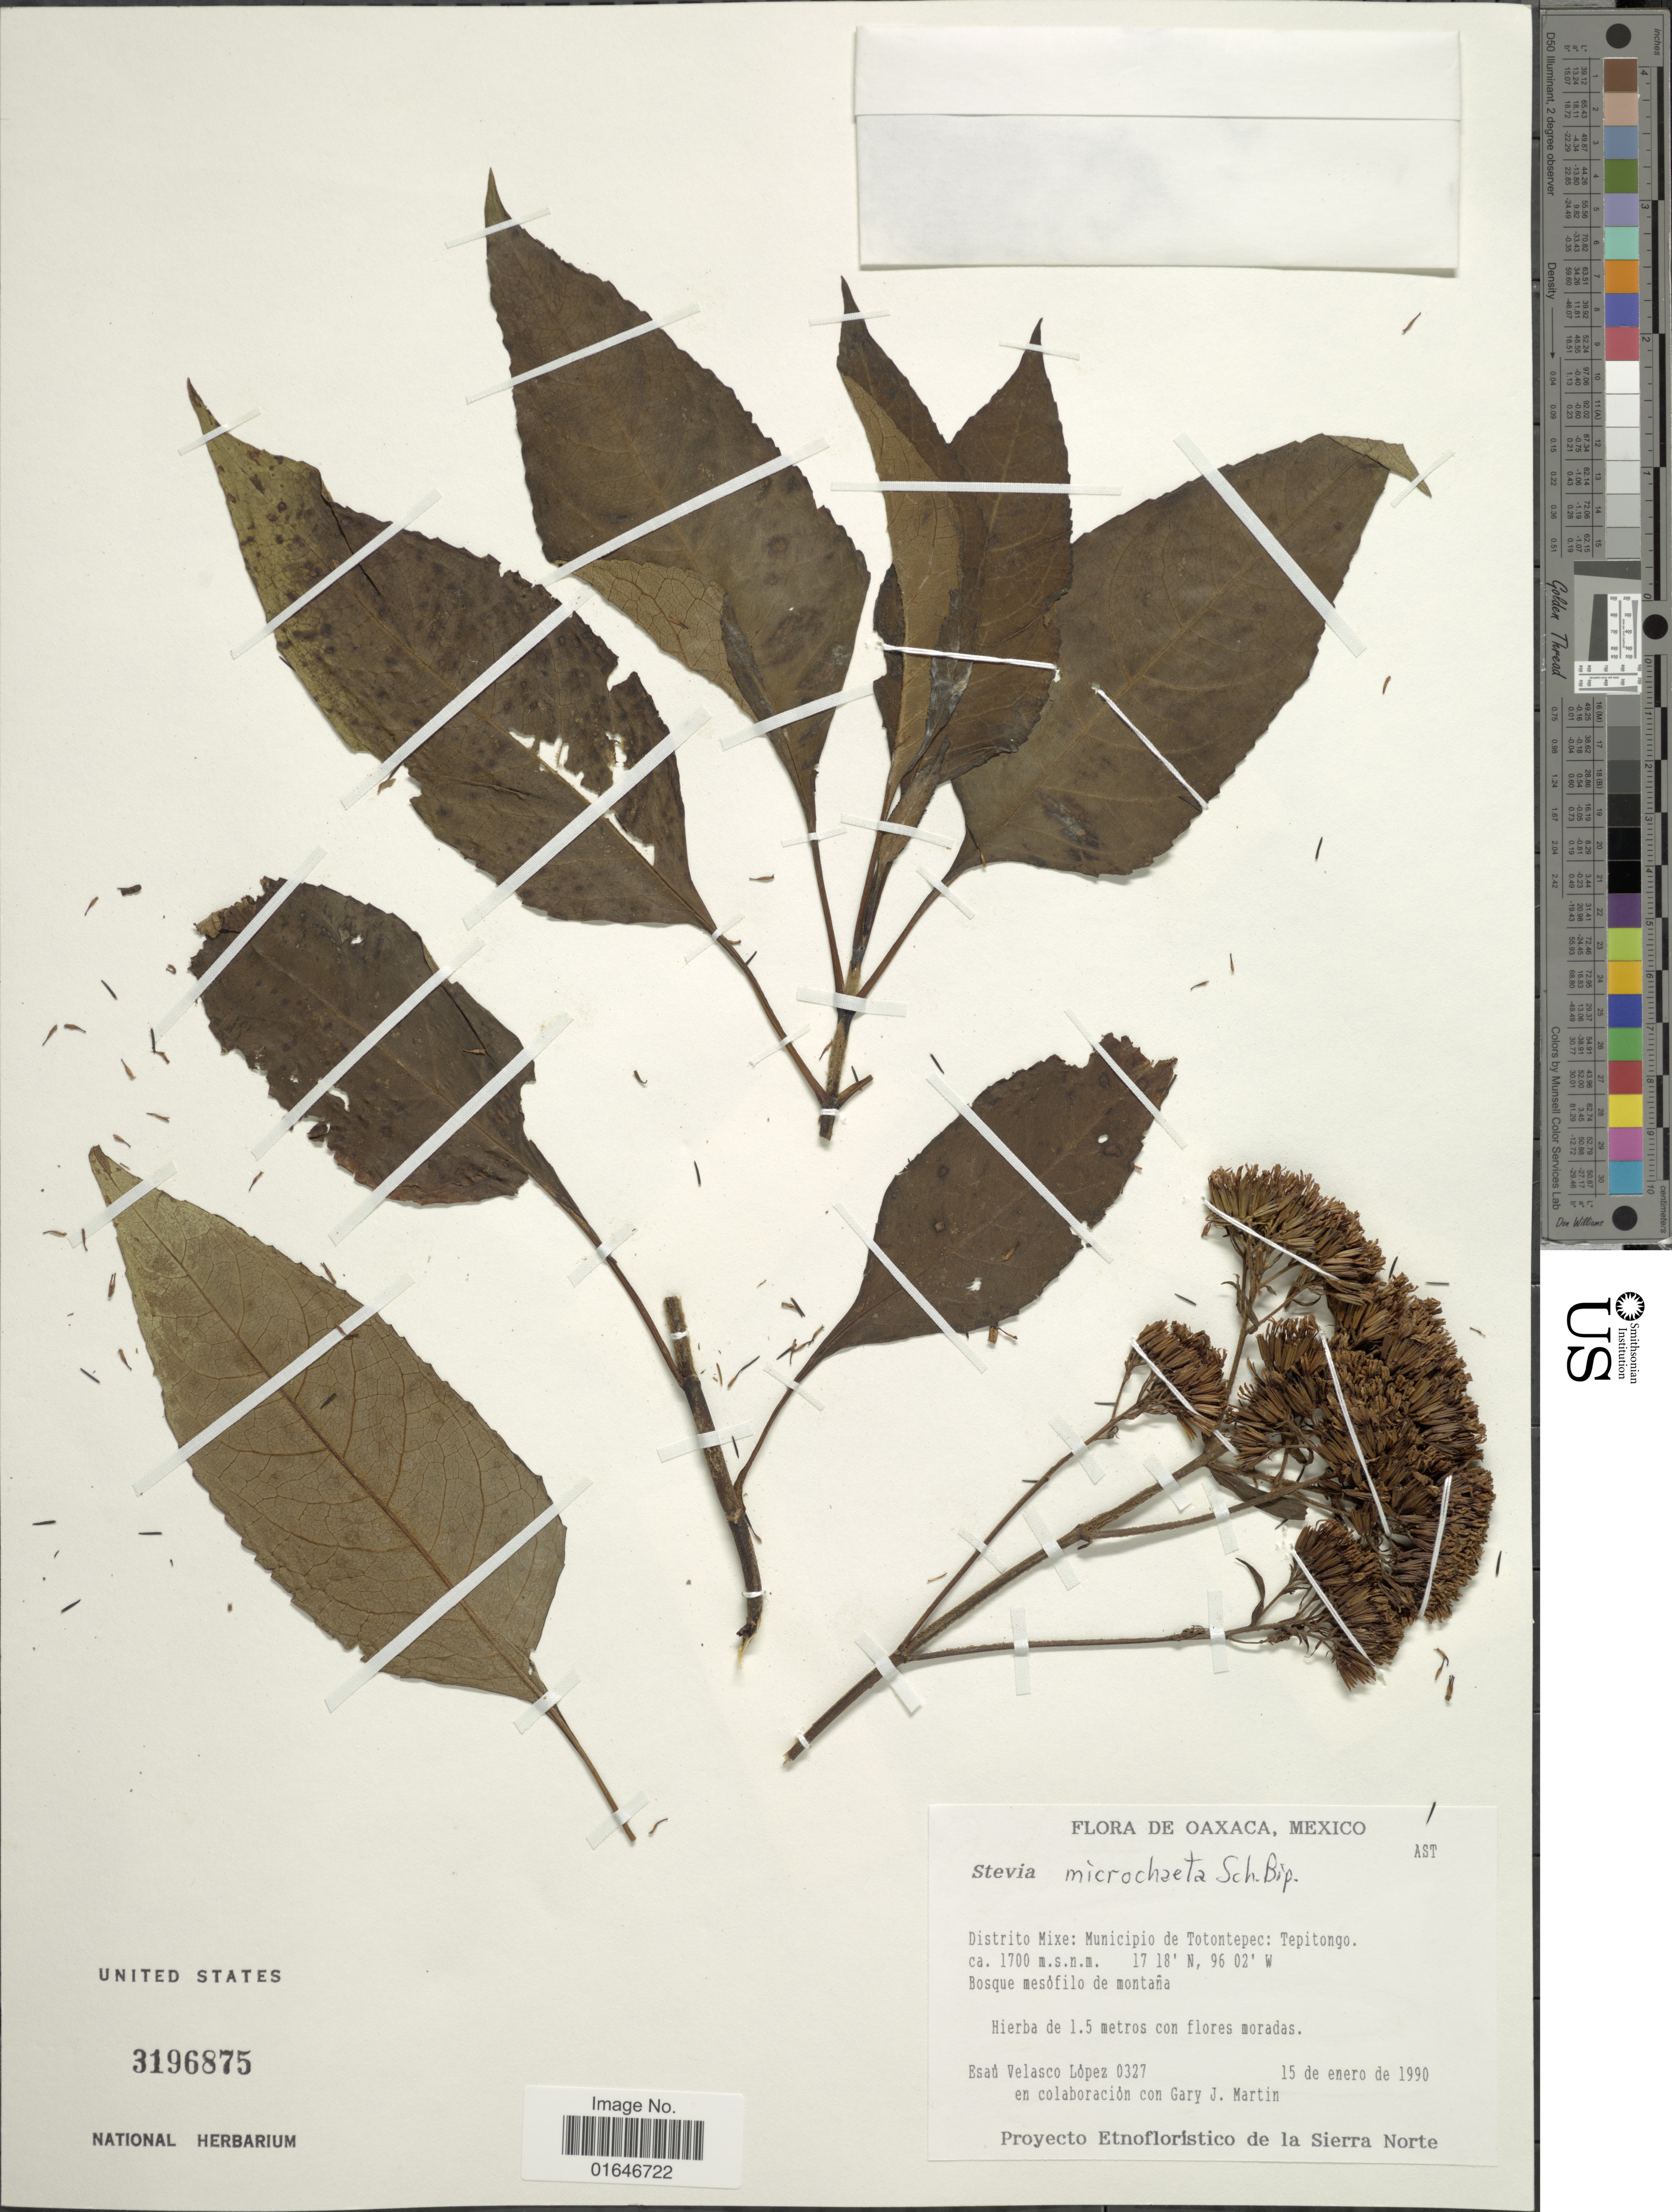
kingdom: Plantae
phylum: Tracheophyta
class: Magnoliopsida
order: Asterales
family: Asteraceae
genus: Stevia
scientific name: Stevia microchaeta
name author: Sch. Bip.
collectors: E. López & G. J. Martin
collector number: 0327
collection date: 1990-01-15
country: Mexico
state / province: Oaxaca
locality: Distrito Mixe: Municipio de Totontepec: Tepitongo.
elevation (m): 1700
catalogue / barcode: US 3196875